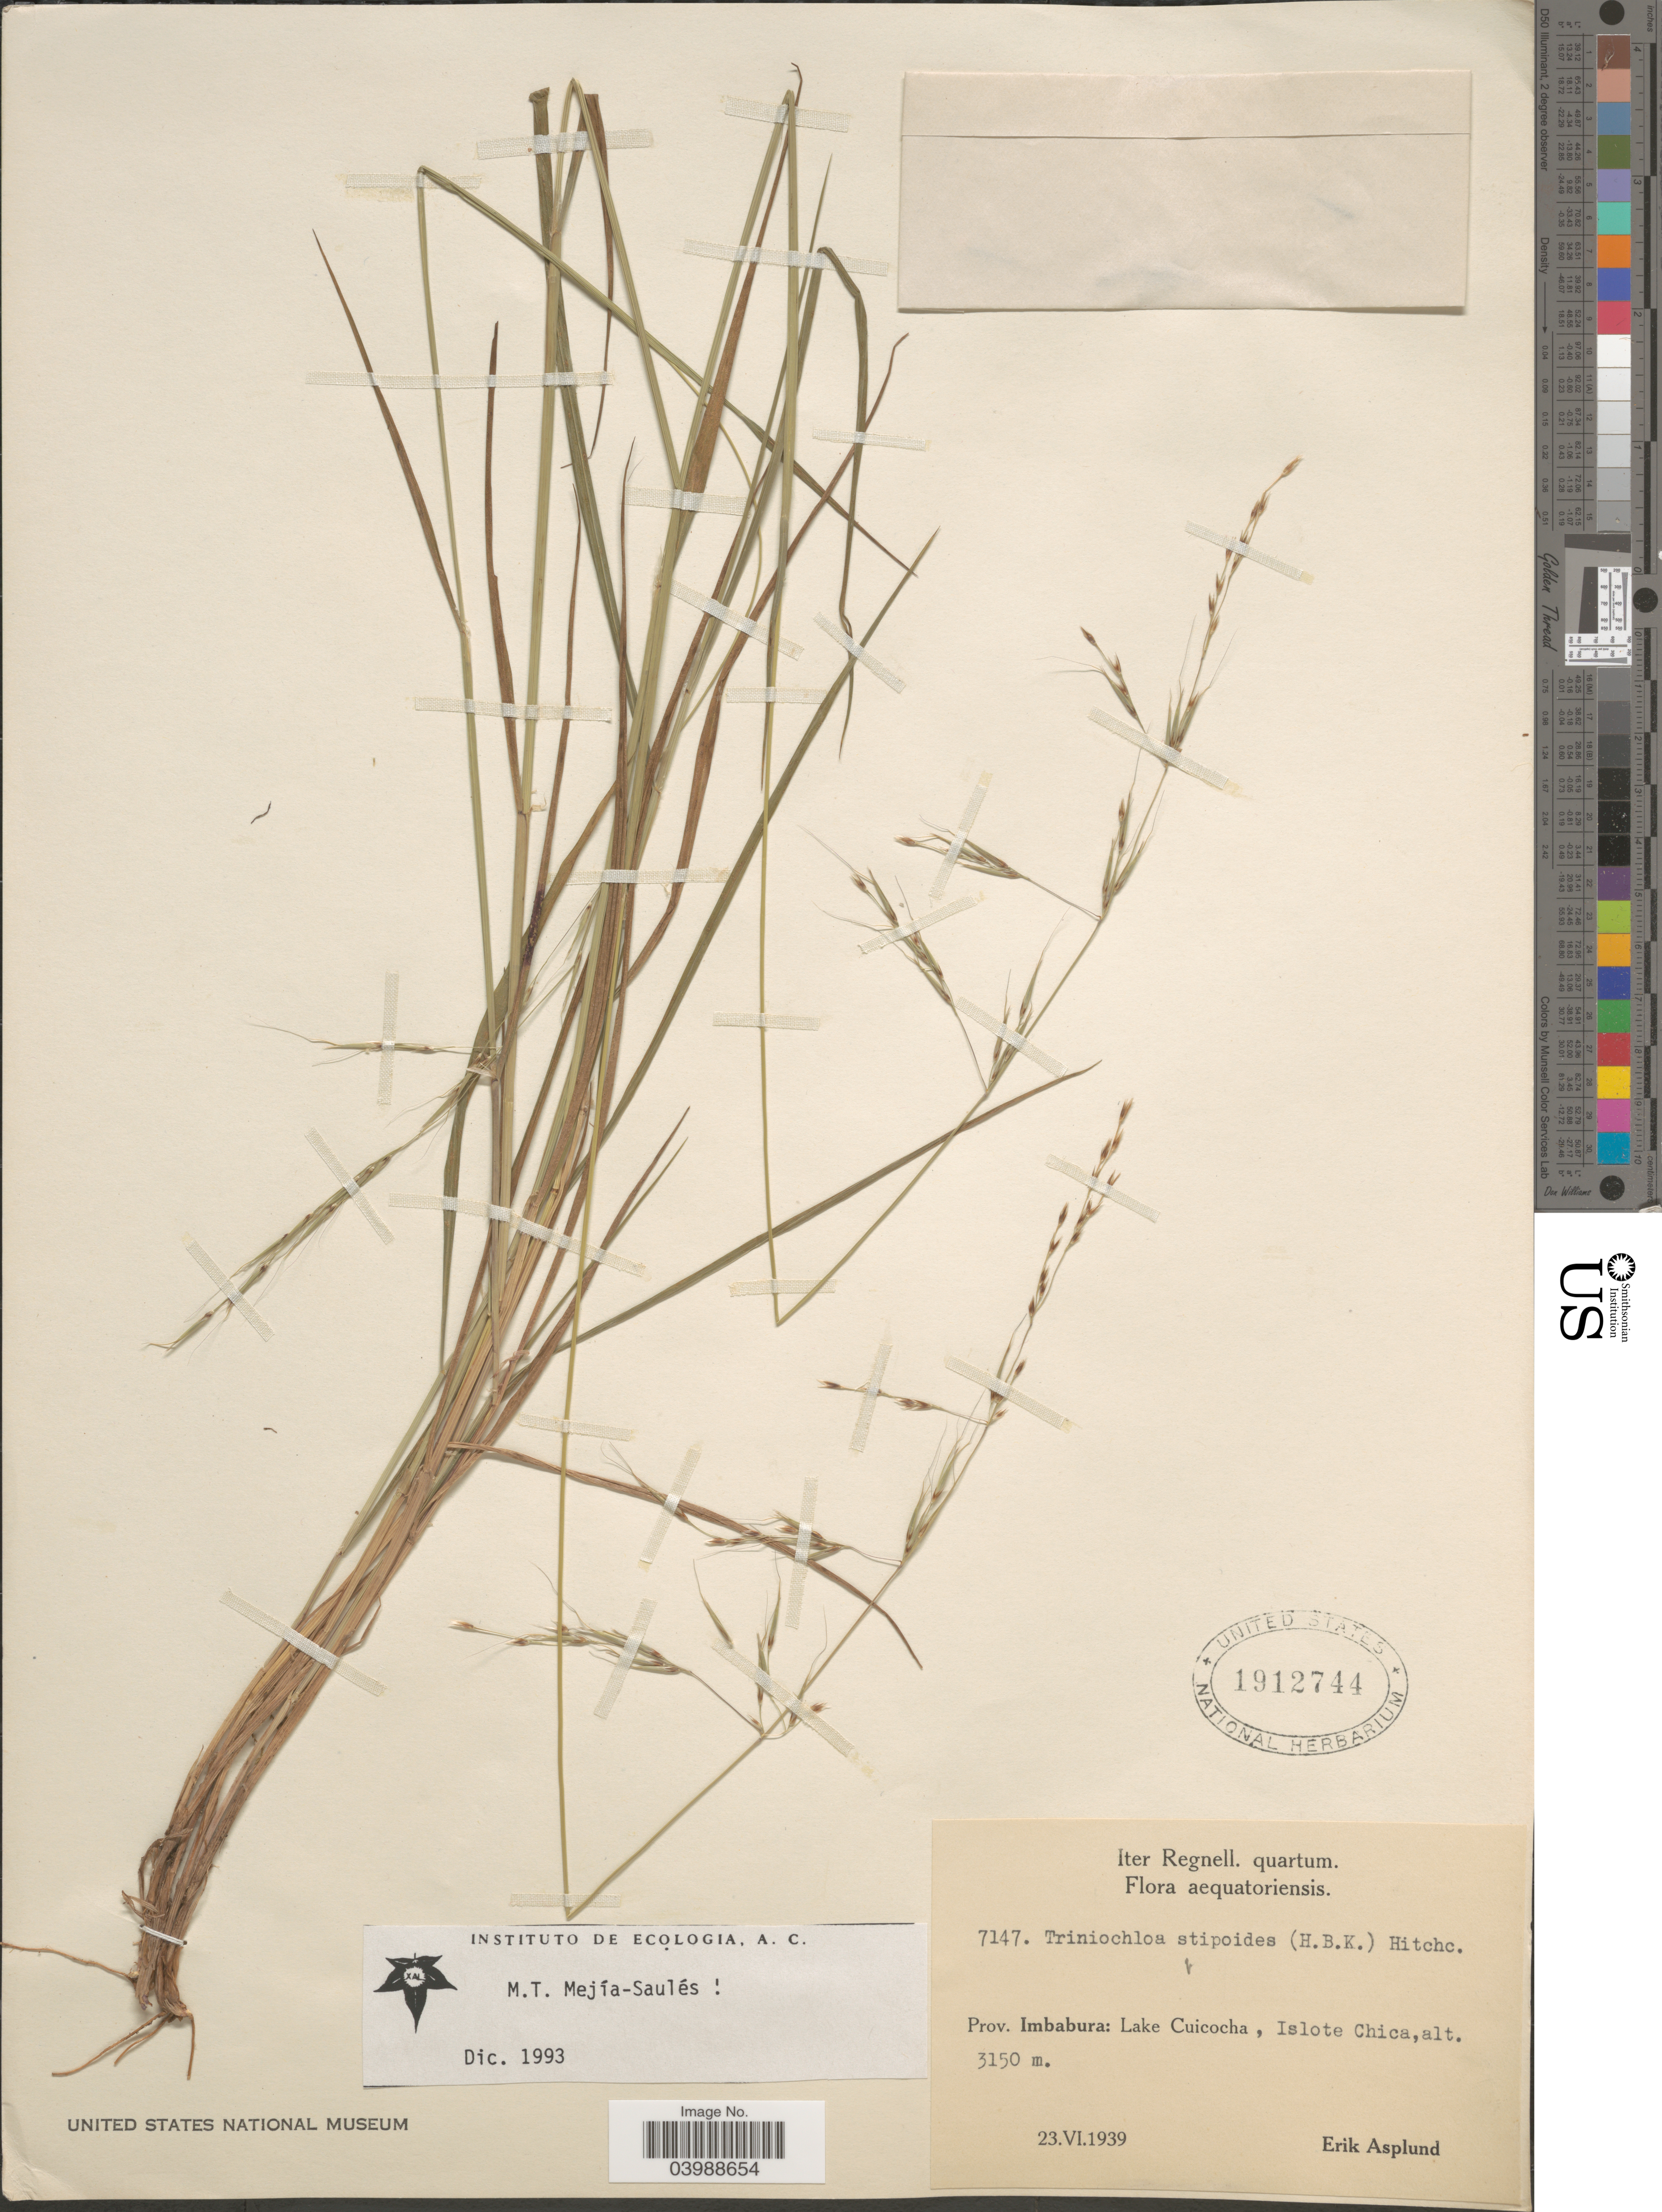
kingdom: Plantae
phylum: Tracheophyta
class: Liliopsida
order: Poales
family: Poaceae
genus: Triniochloa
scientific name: Triniochloa stipoides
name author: (Kunth) Hitchc.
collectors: E. Asplund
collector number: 7147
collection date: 1939-06-23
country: Ecuador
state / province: Imbabura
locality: Aequatoriensis. Lake Cuicocha, Islote Chica.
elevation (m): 3150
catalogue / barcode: US 1912744